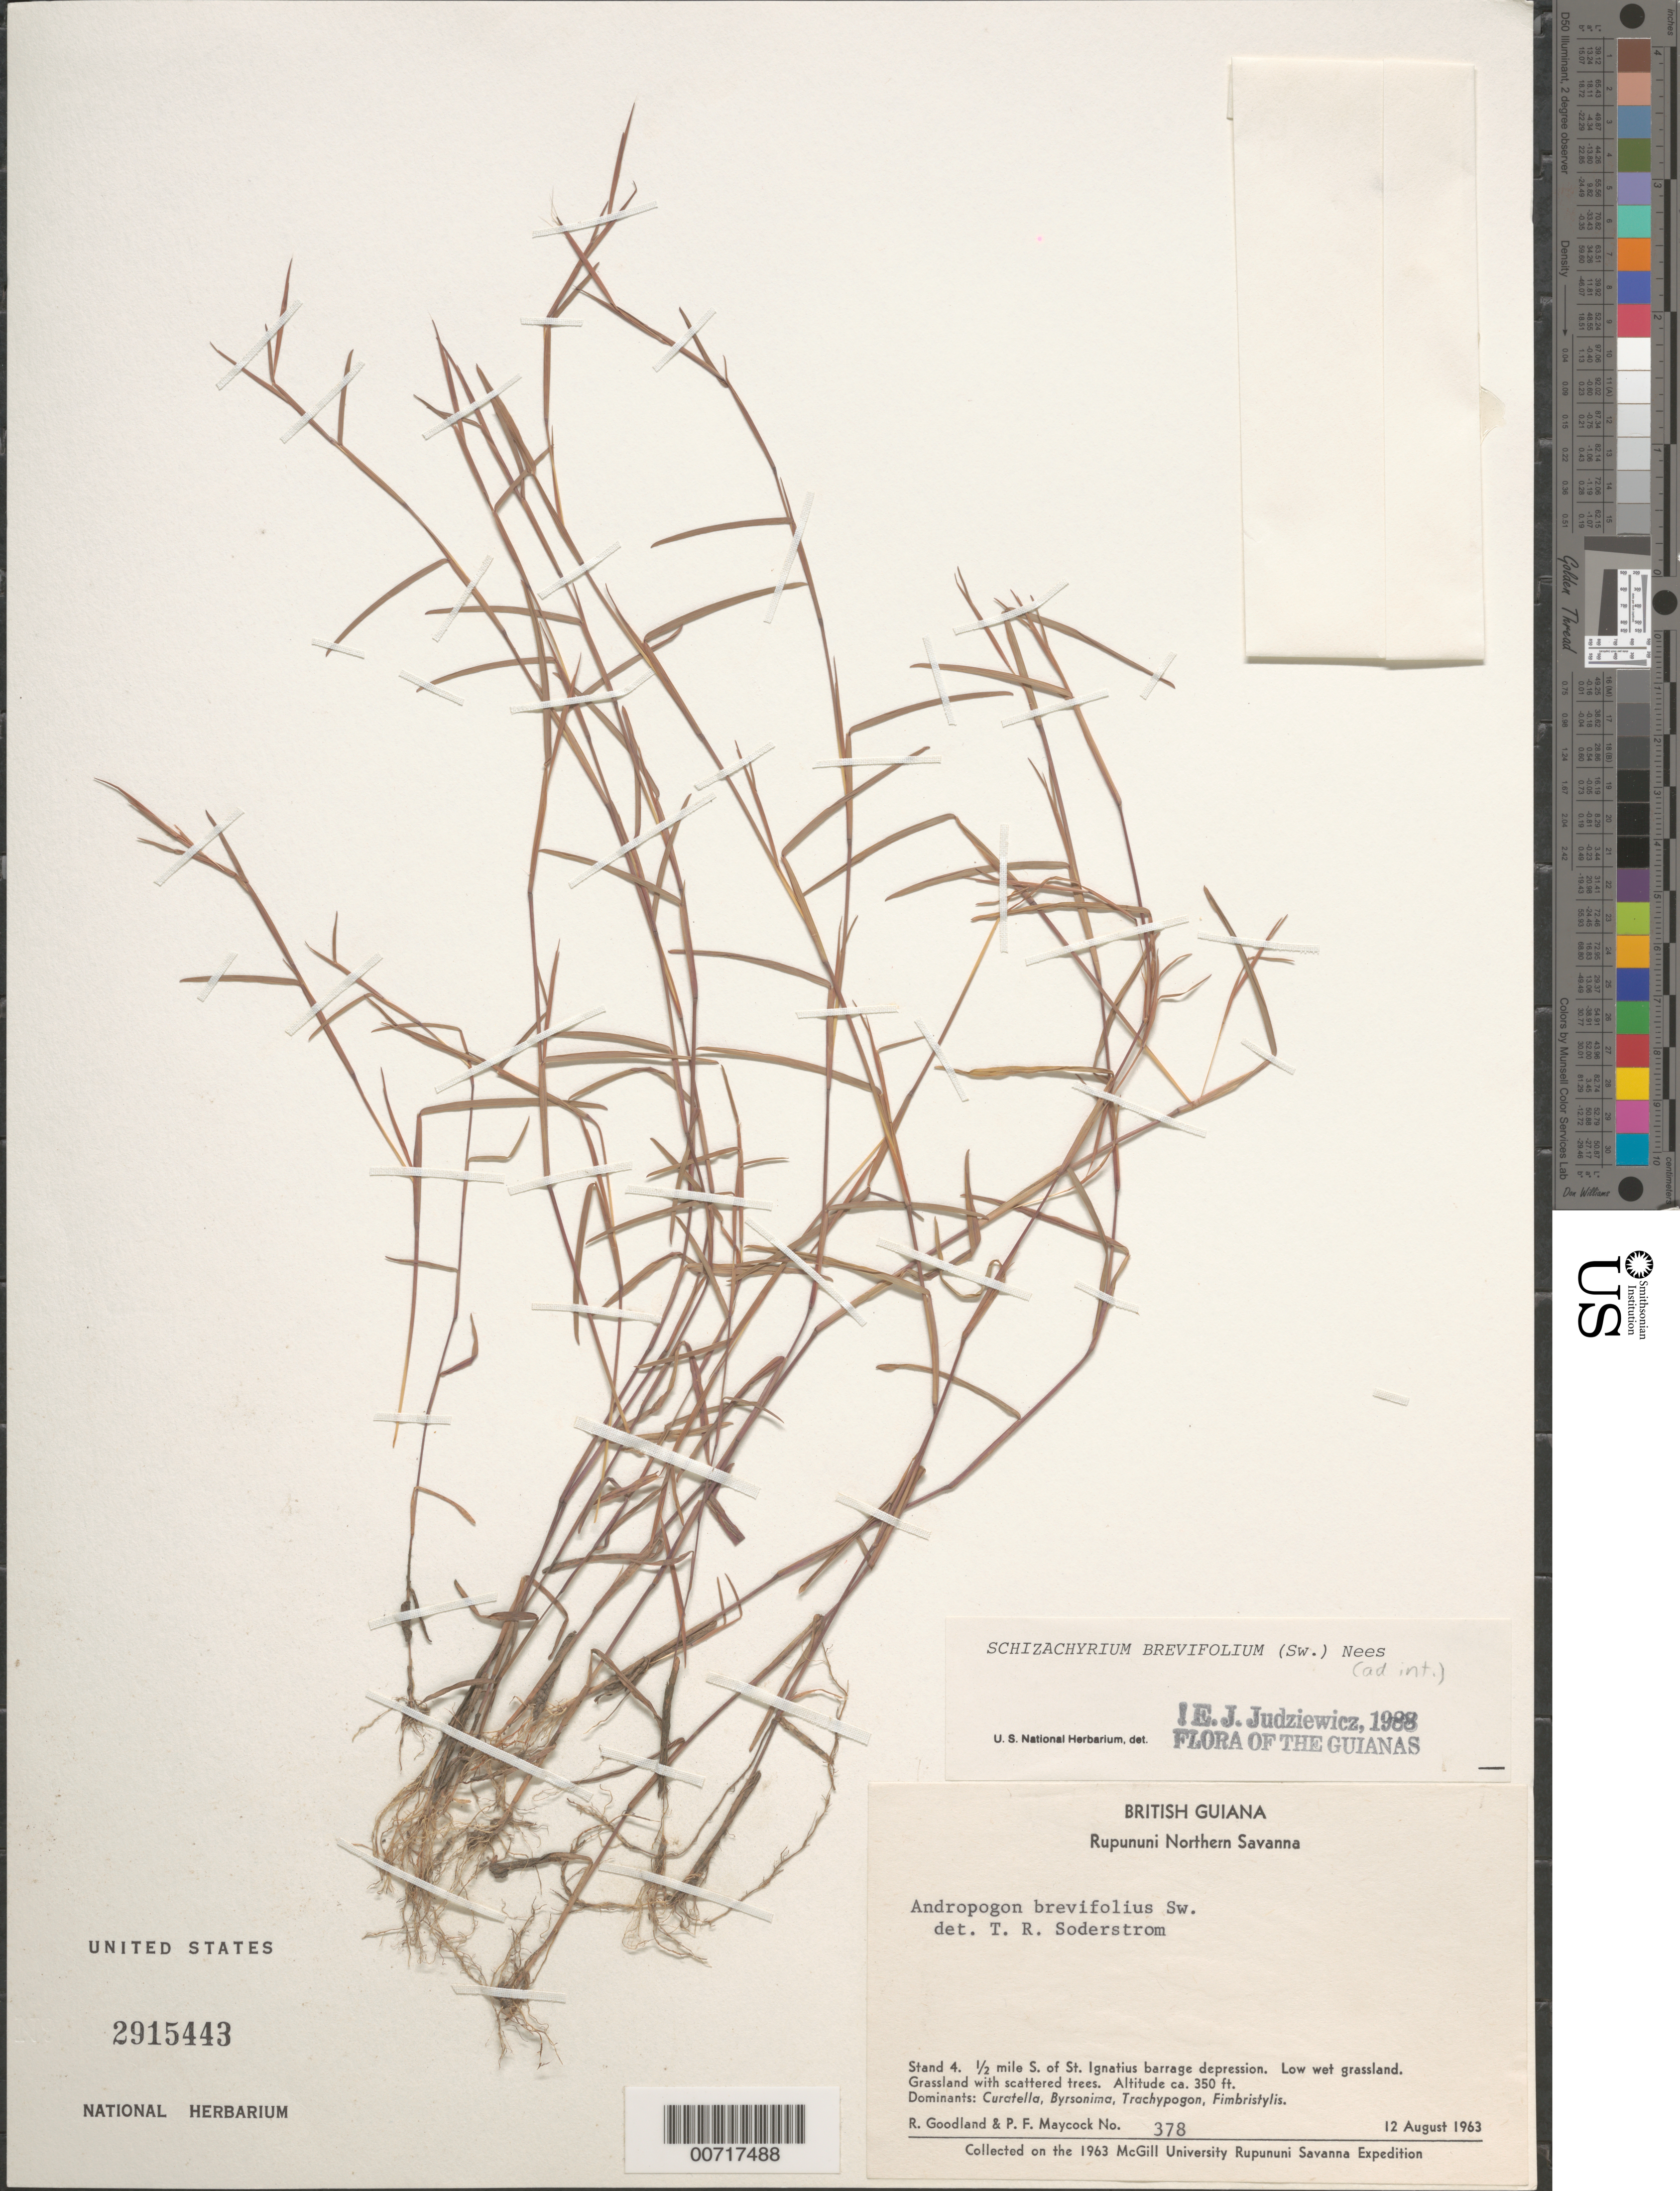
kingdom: Plantae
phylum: Tracheophyta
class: Liliopsida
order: Poales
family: Poaceae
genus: Schizachyrium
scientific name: Schizachyrium brevifolium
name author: (Sw.) Nees ex Büse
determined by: Judziewicz, E. J.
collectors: R. Goodland & P. Maycock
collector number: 378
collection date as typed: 12-Aug-63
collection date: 1963-08-12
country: Guyana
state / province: U. Takutu-U. Essequibo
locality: Rupununi Northern Savanna, St. Ignatius, 0.5 mi. S of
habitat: Barrage depression. Low, wet. Grassland with scattered trees. Dominants: Curatella, Byrsonima, Trachypogon, Fimbristylis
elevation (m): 107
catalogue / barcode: US 2915443